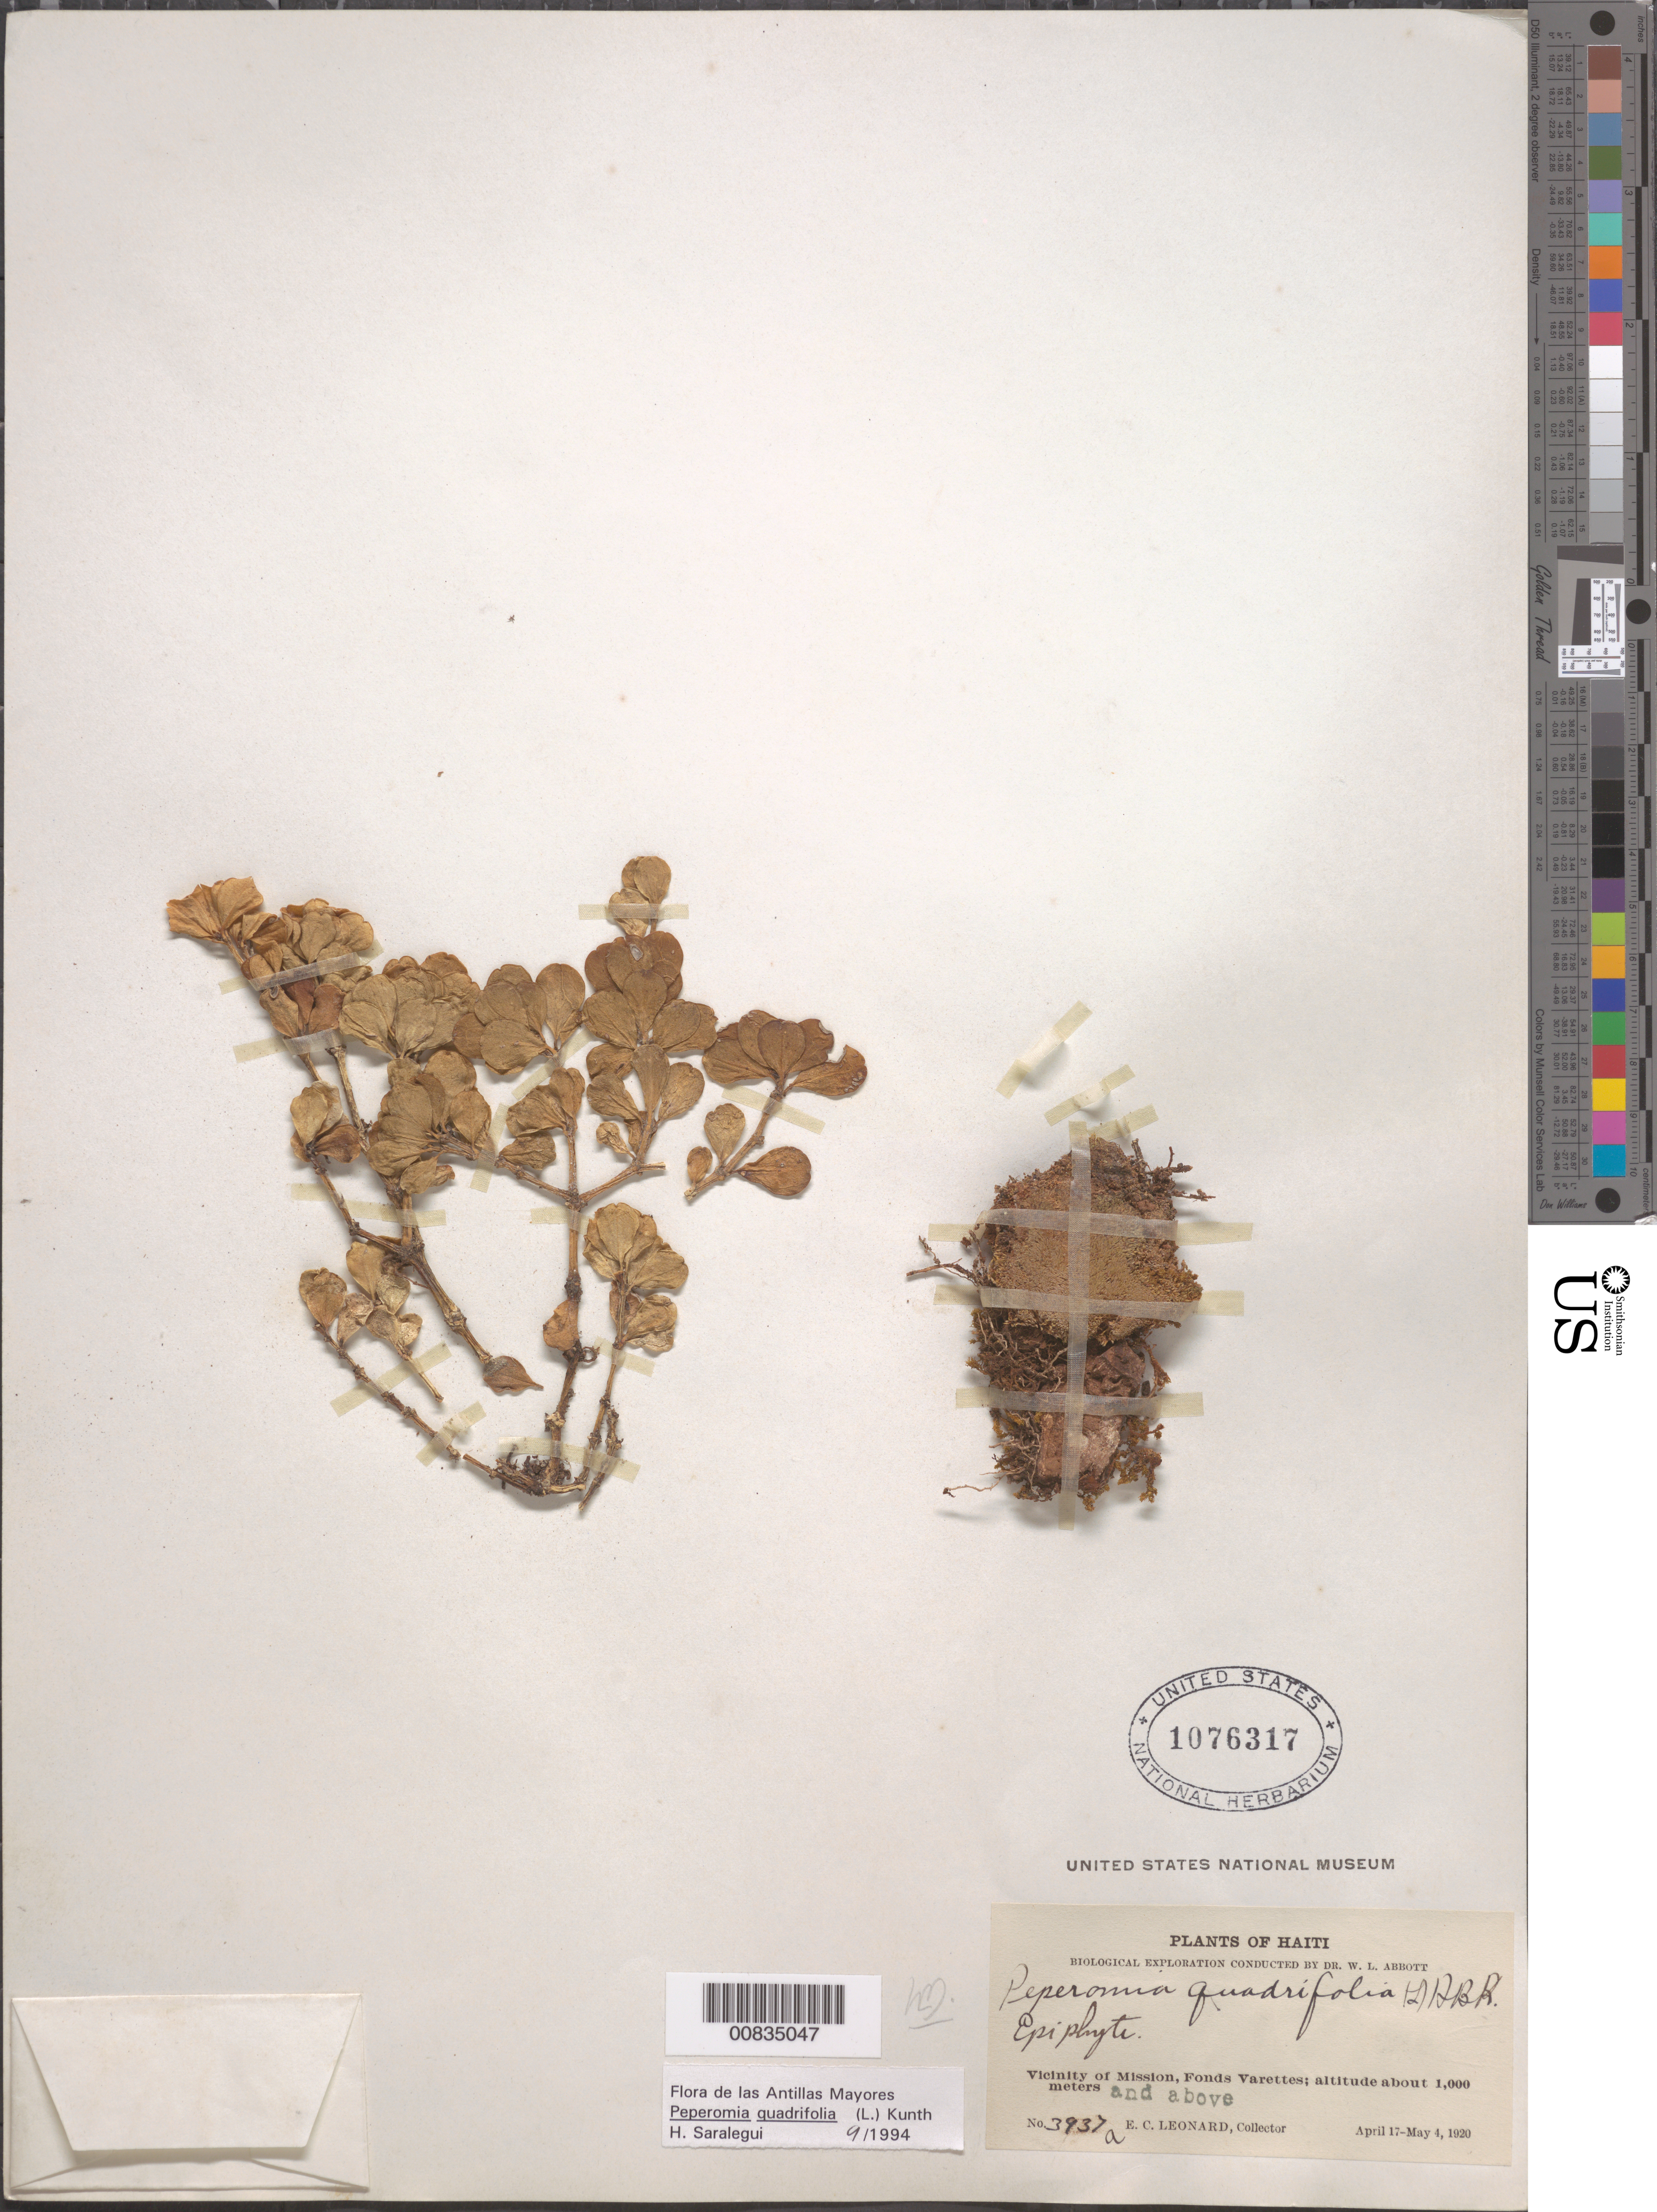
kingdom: Plantae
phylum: Tracheophyta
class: Magnoliopsida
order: Piperales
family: Piperaceae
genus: Peperomia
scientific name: Peperomia quadrifolia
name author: (L.) Kunth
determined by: Saralegui Boza, H., (HAJB), Jardin Botanico Nacional (Habana)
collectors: E. C. Leonard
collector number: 3937a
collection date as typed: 17 Apr 1920 to 04 May 1920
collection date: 1920-04-17/1920-05-04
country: Haiti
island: Hispaniola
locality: Vicinity of Mission, Fonds Varettes.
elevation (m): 1000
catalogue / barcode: US 1076317